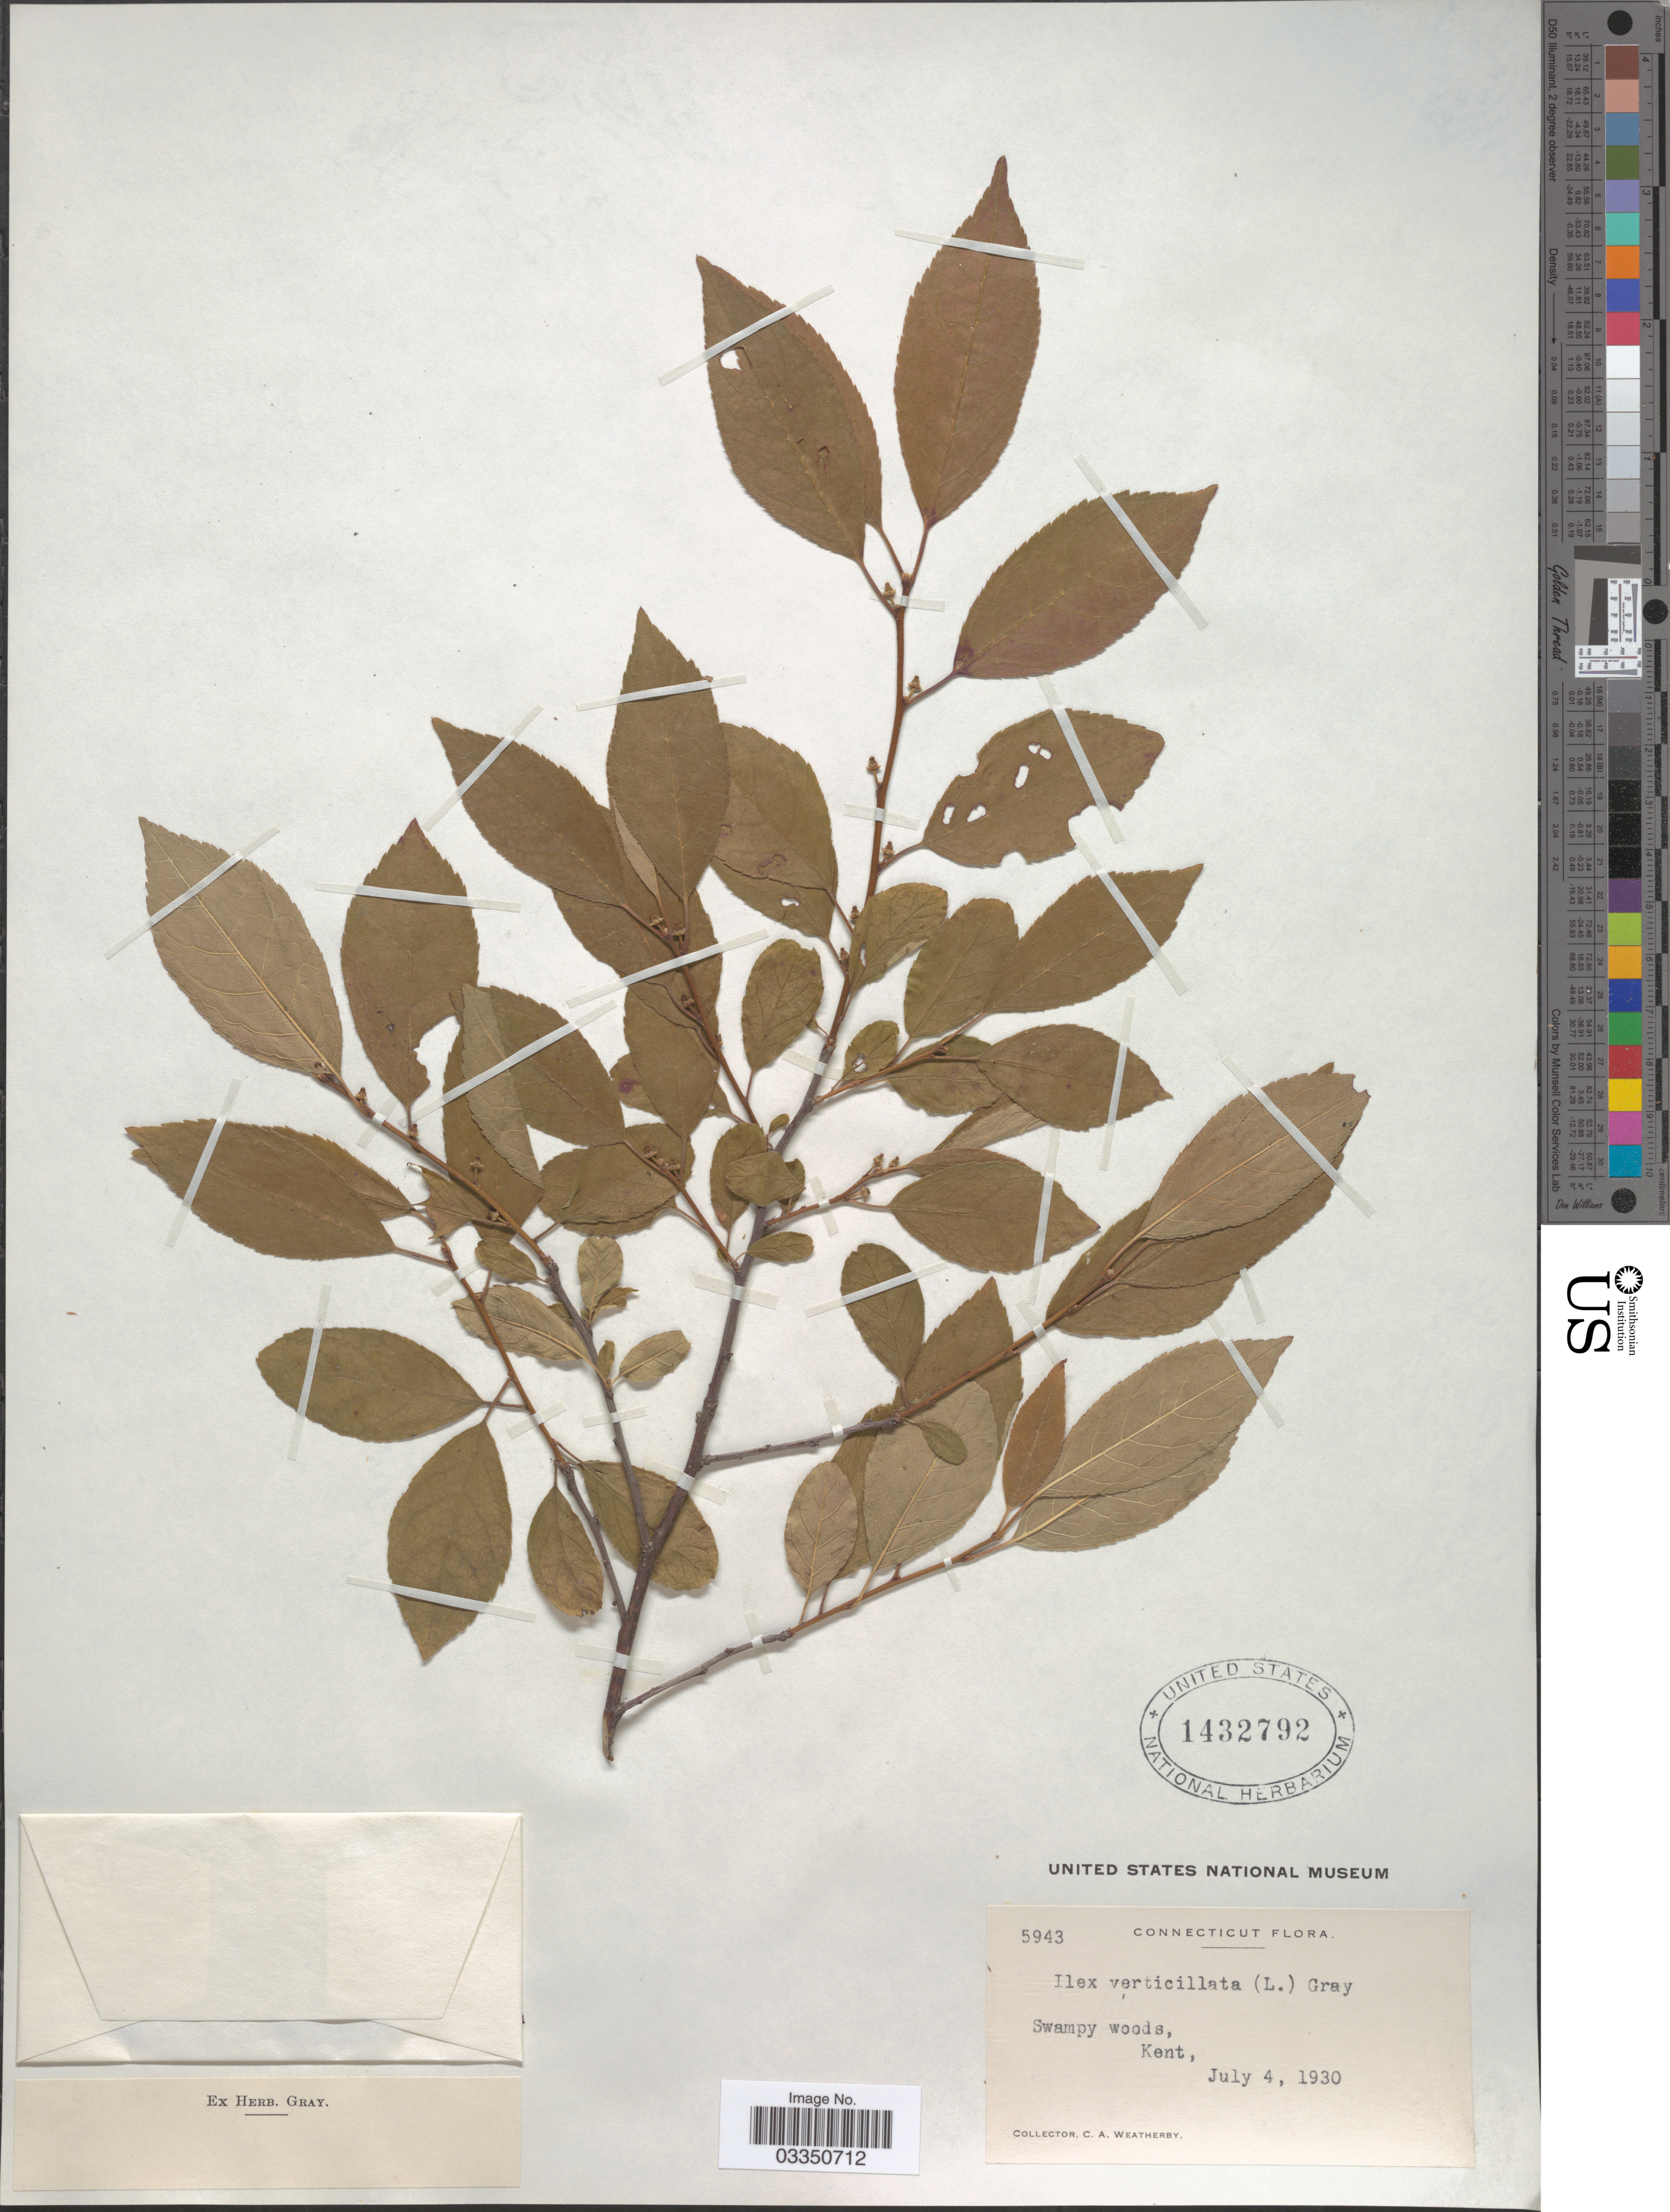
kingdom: Plantae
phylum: Tracheophyta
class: Magnoliopsida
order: Aquifoliales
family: Aquifoliaceae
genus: Ilex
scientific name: Ilex verticillata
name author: (L.) A. Gray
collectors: C. A. Weatherby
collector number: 5943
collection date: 1930-07-04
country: United States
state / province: Connecticut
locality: Kent.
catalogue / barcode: US 1432792